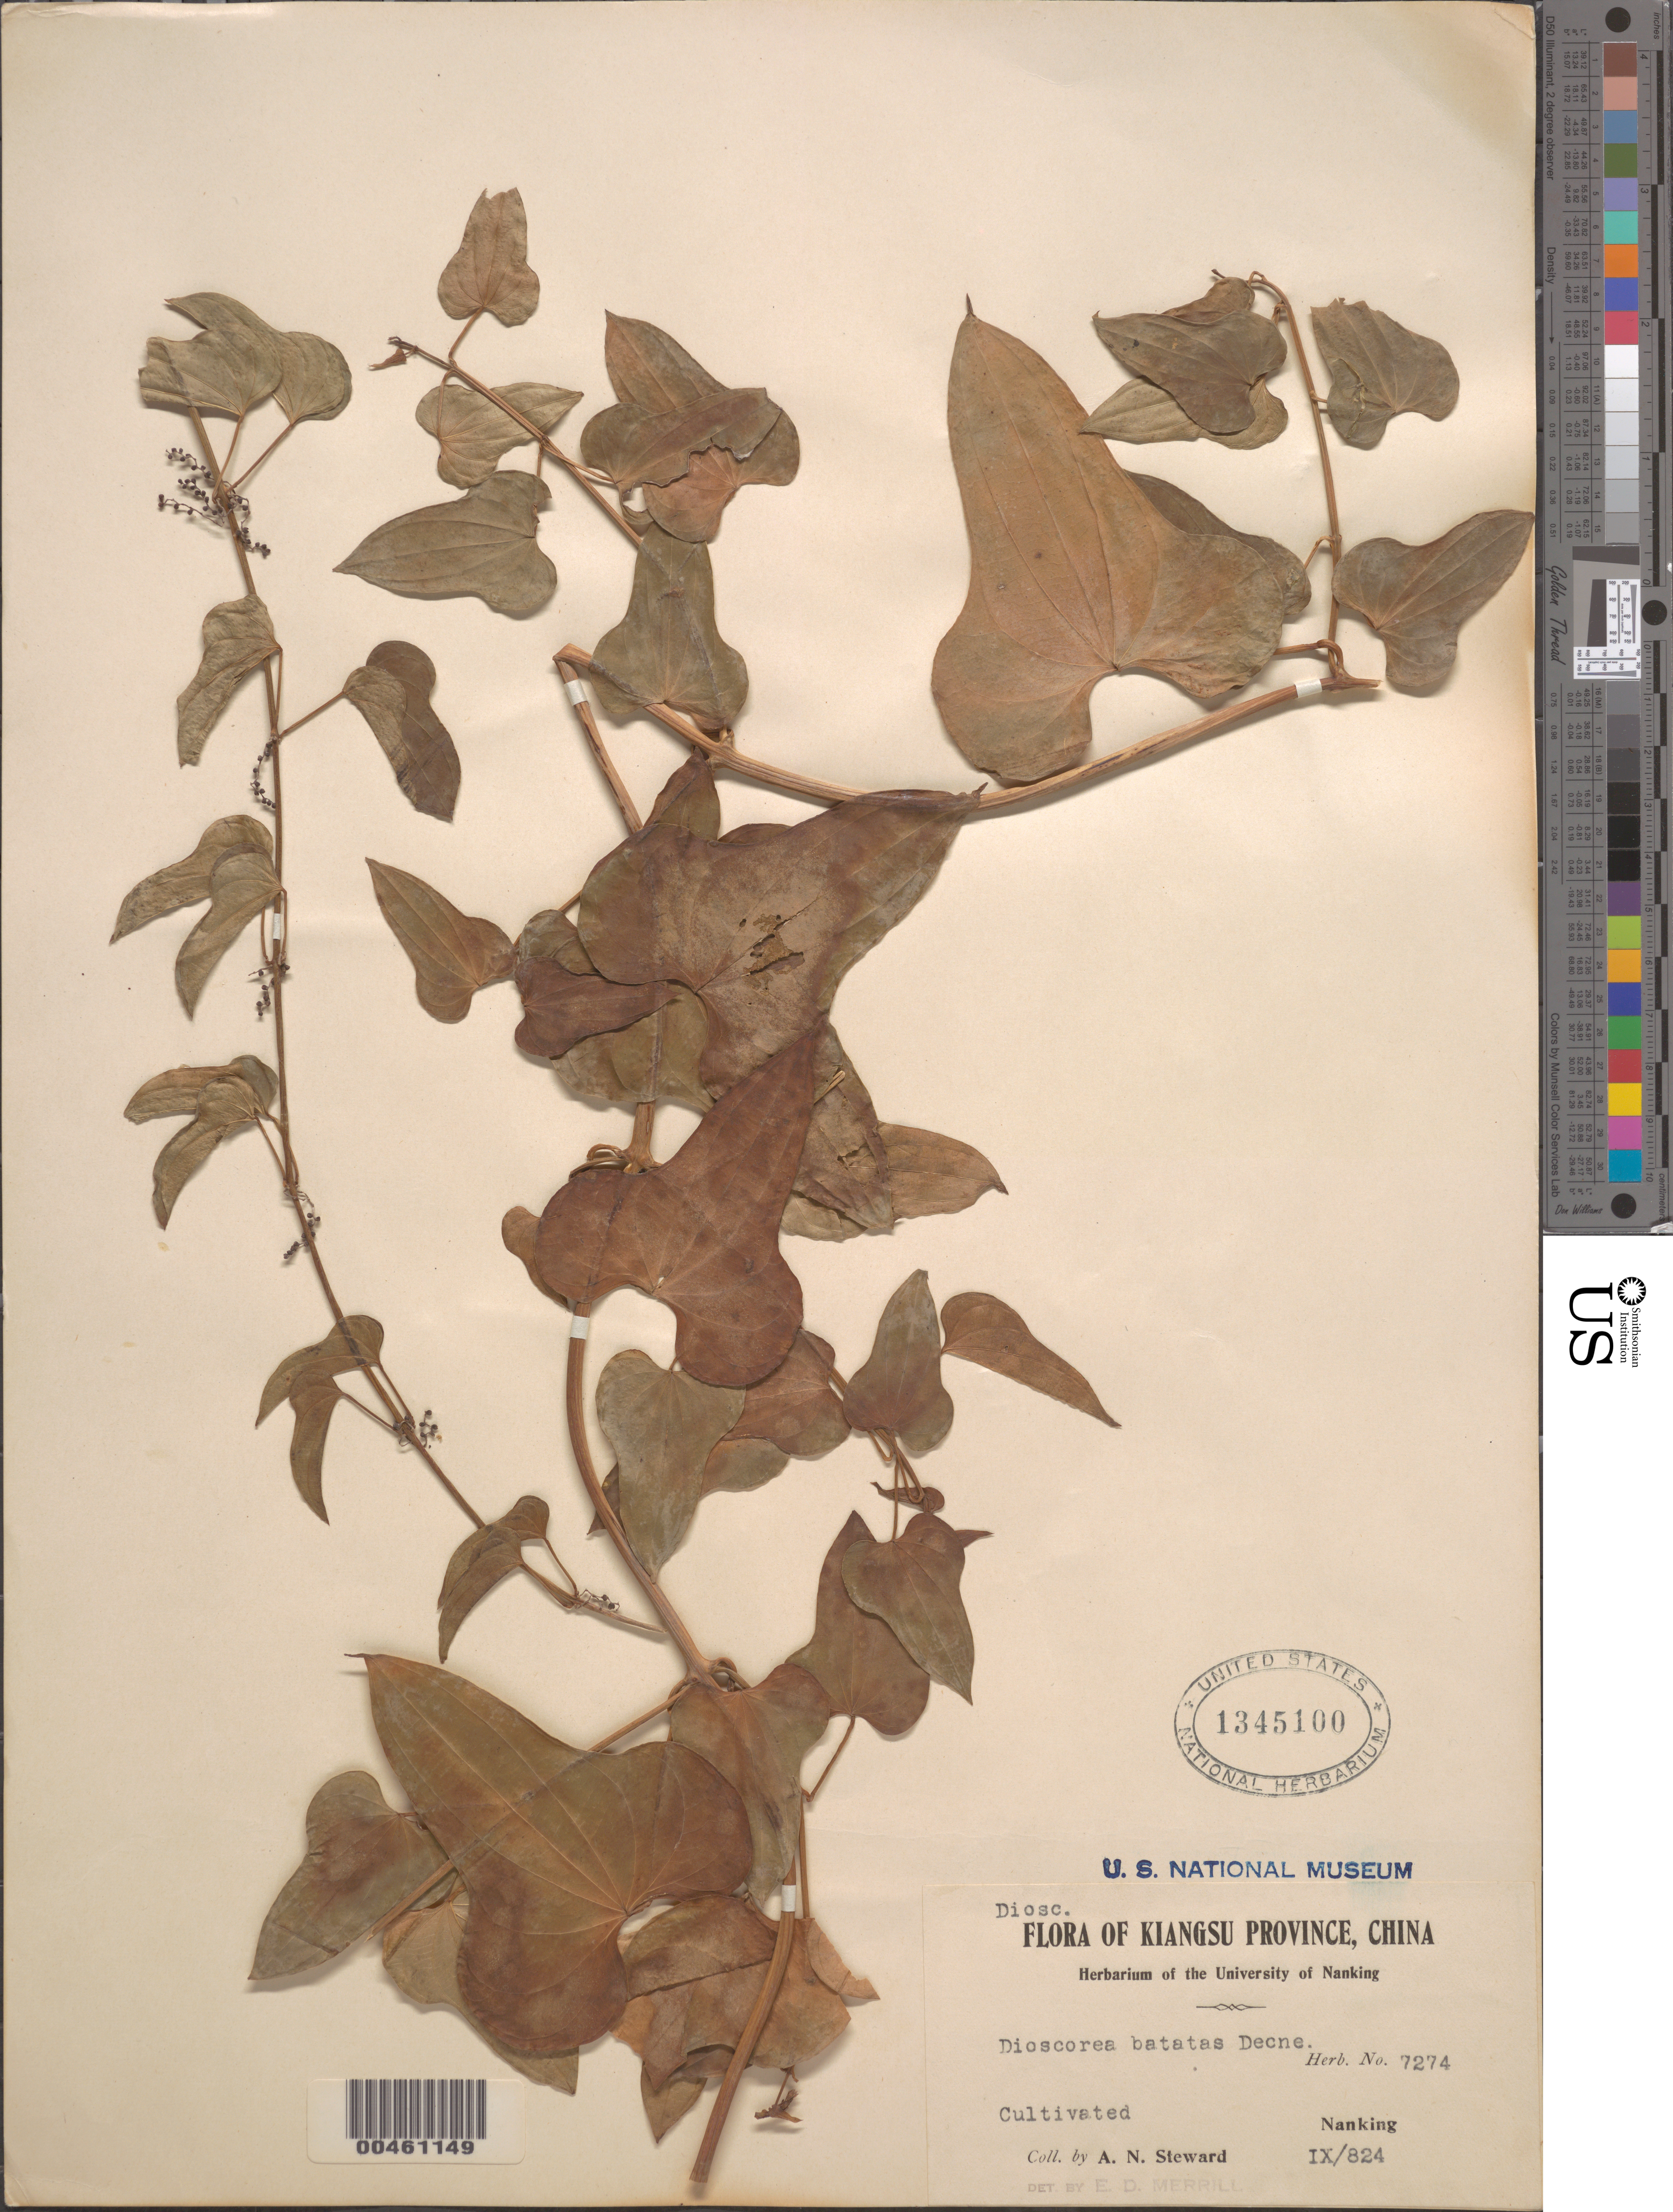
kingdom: Plantae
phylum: Tracheophyta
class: Liliopsida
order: Dioscoreales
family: Dioscoreaceae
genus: Dioscorea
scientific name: Dioscorea opposita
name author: Thunb.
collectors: A. N. Steward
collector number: Herb. No. 7274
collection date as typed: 08 Sep 1924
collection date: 1924-09-08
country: China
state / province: Jiangsu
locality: Nanking (Nanjing)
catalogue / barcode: US 1345100